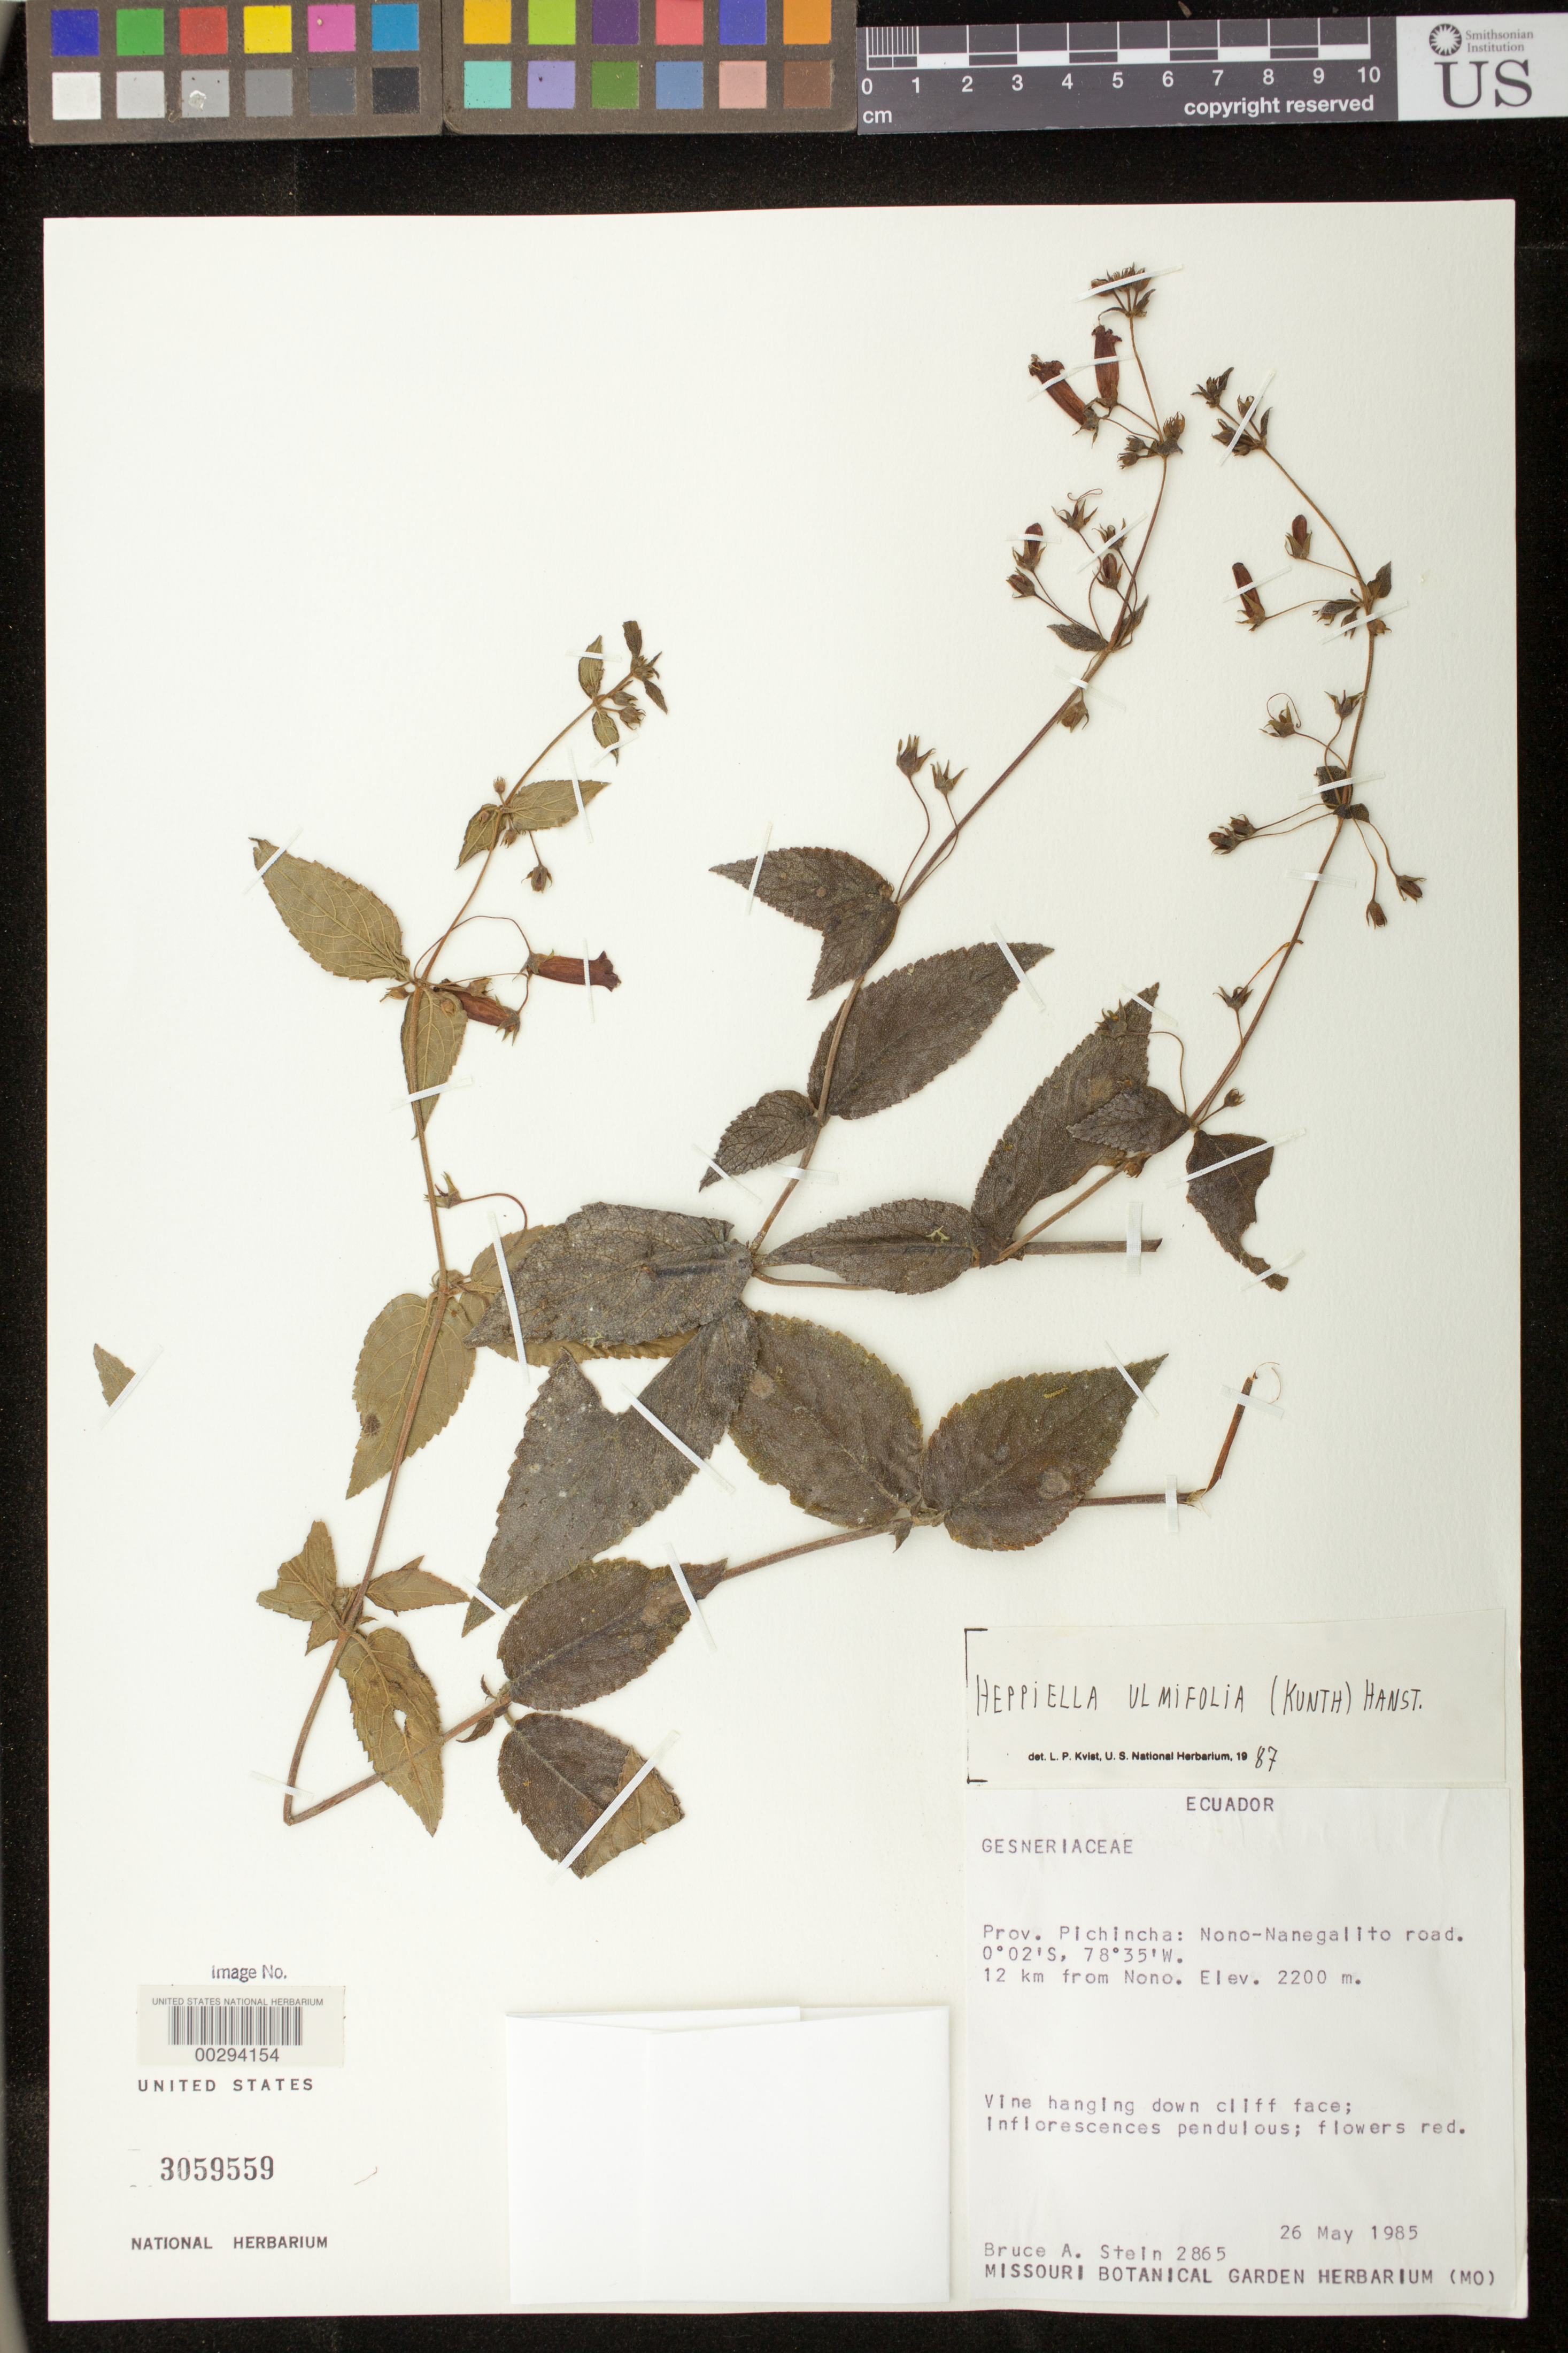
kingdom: Plantae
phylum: Tracheophyta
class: Magnoliopsida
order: Lamiales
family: Gesneriaceae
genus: Heppiella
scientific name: Heppiella ulmifolia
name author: (Kunth) Hanst.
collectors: B. A. Stein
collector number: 2865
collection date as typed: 26 May 1985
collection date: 1985-05-26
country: Ecuador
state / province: Pichincha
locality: Nano - Nanegalito road, 12 km from Nono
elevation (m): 2200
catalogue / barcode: US 3059559